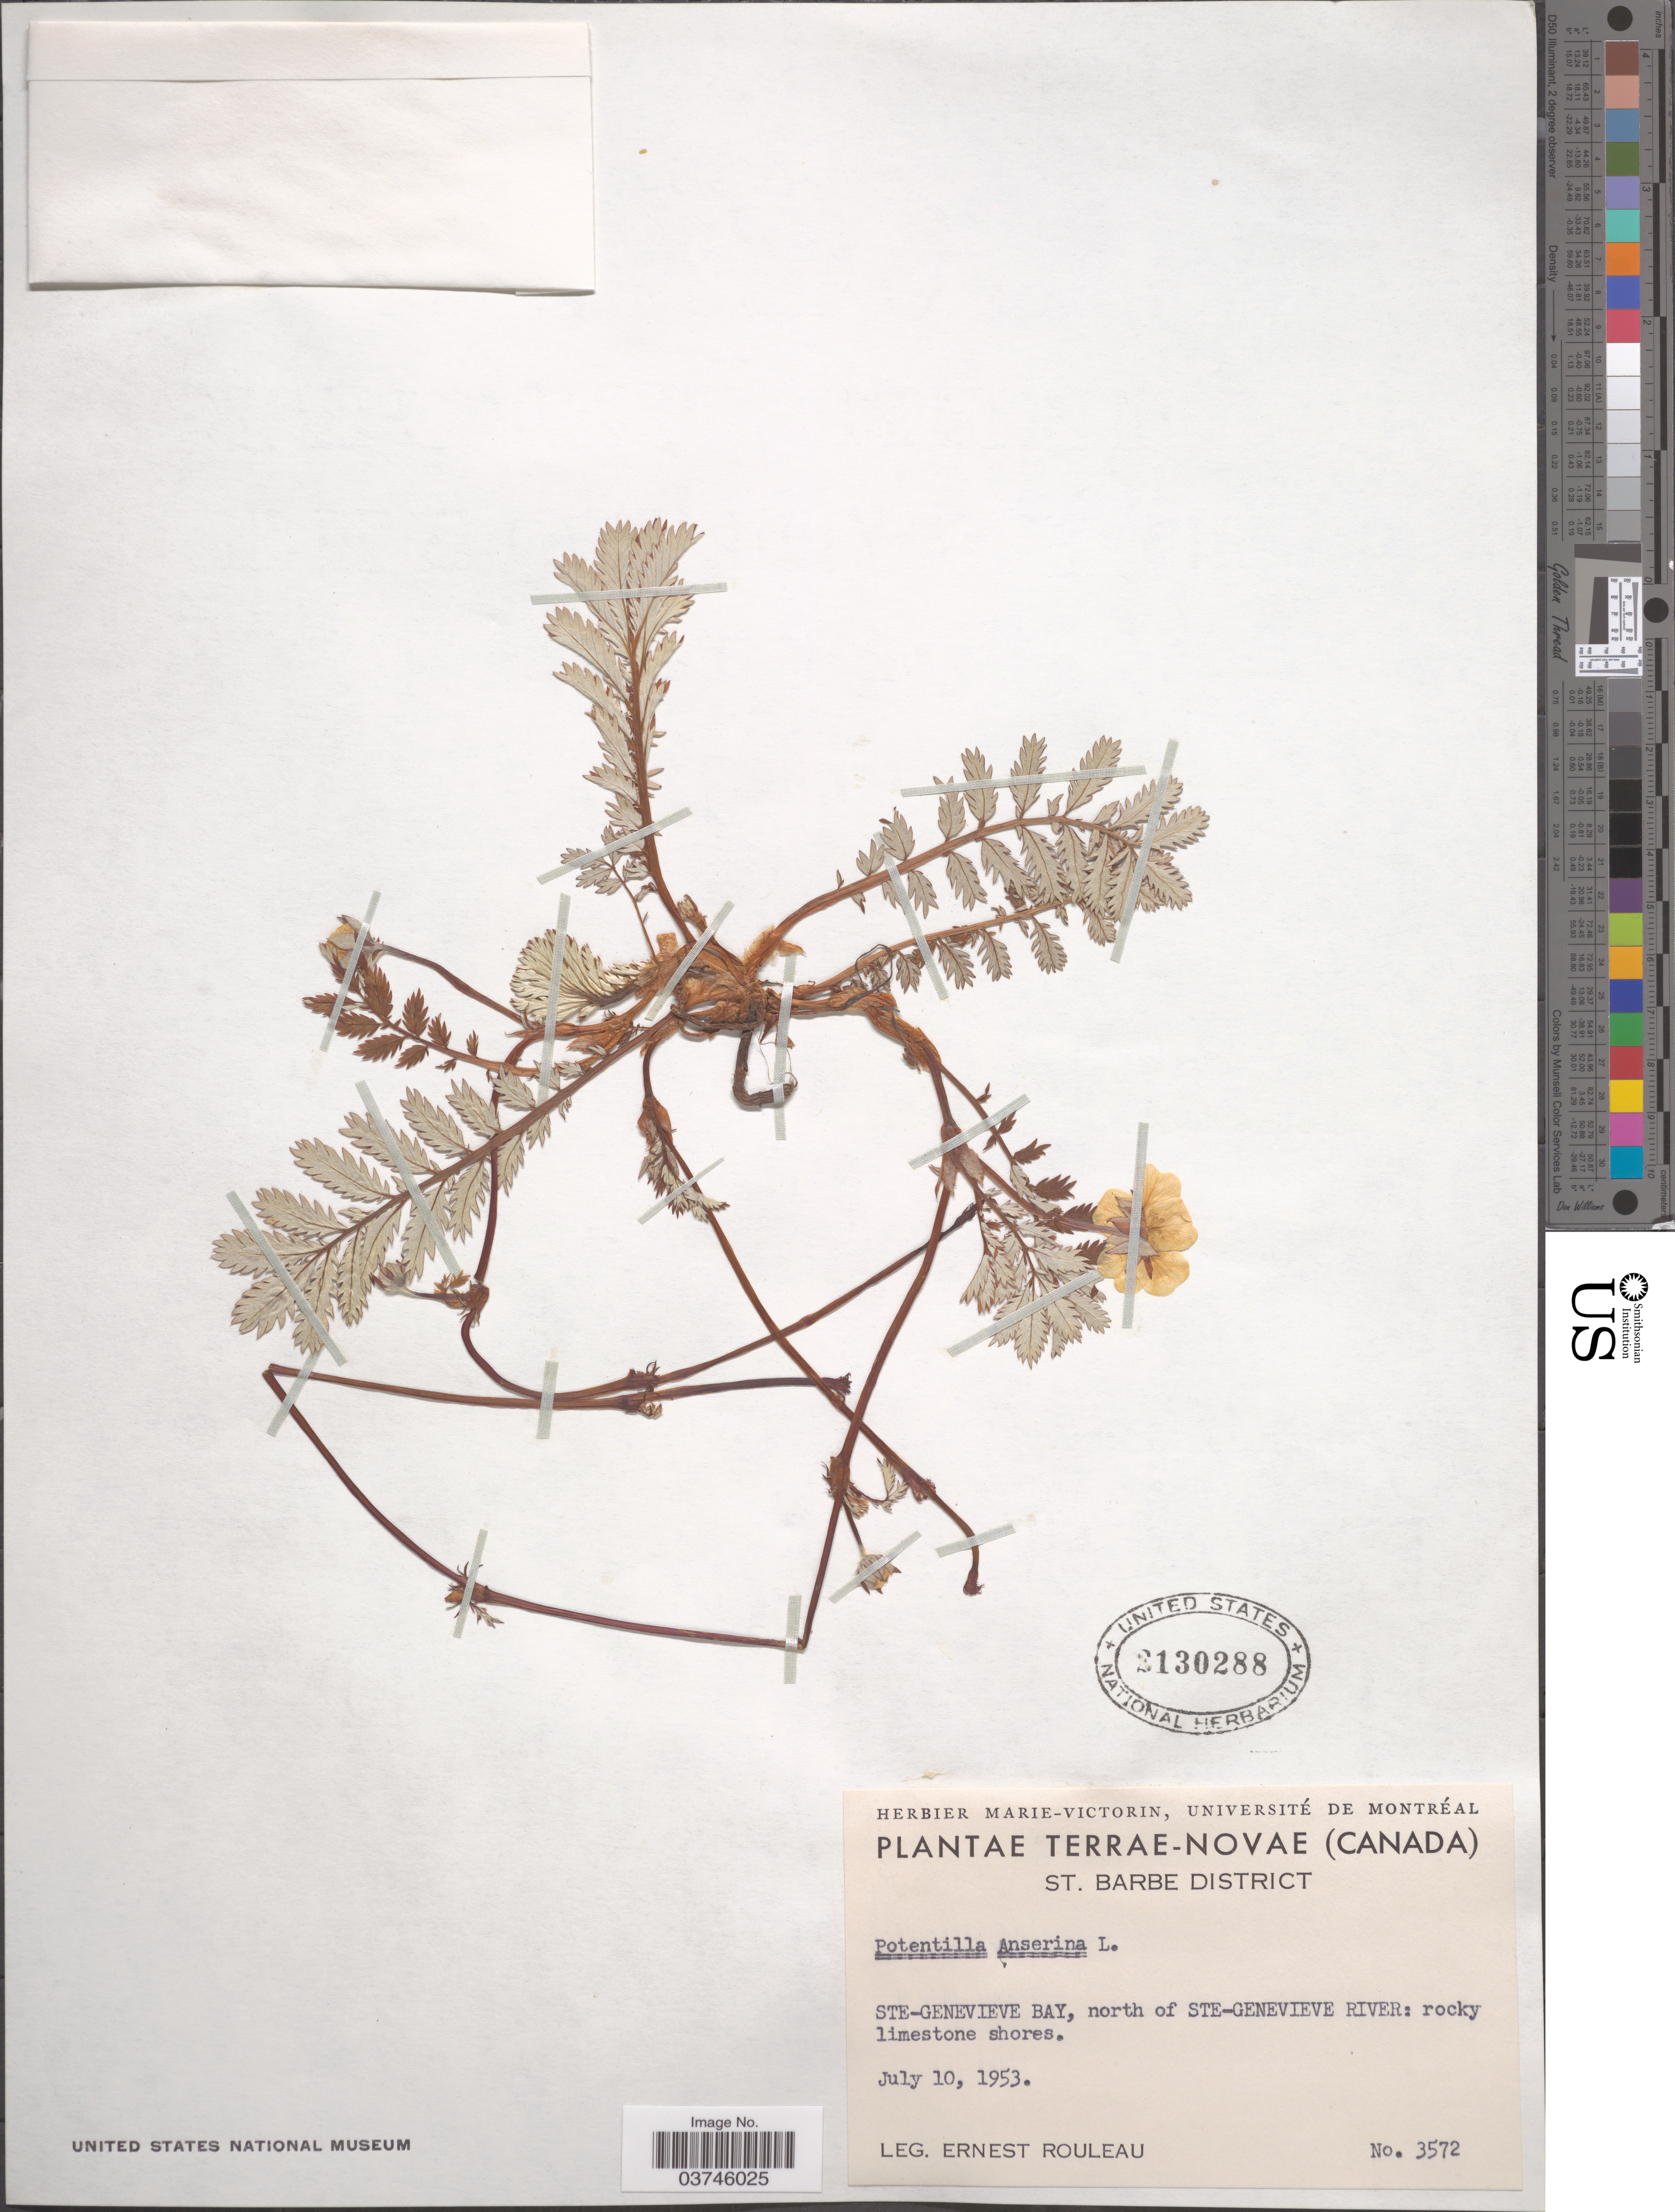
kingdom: Plantae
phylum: Tracheophyta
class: Magnoliopsida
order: Rosales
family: Rosaceae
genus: Argentina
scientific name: Argentina anserina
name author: (L.) Rydb.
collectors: E. Rouleau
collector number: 3572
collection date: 1953-07-10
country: Canada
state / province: Newfoundland and Labrador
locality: Terrae-Novae. St. Barbe District. Ste-Genevieve Bay, north of Ste-Genevieve River.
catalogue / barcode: US 2130288